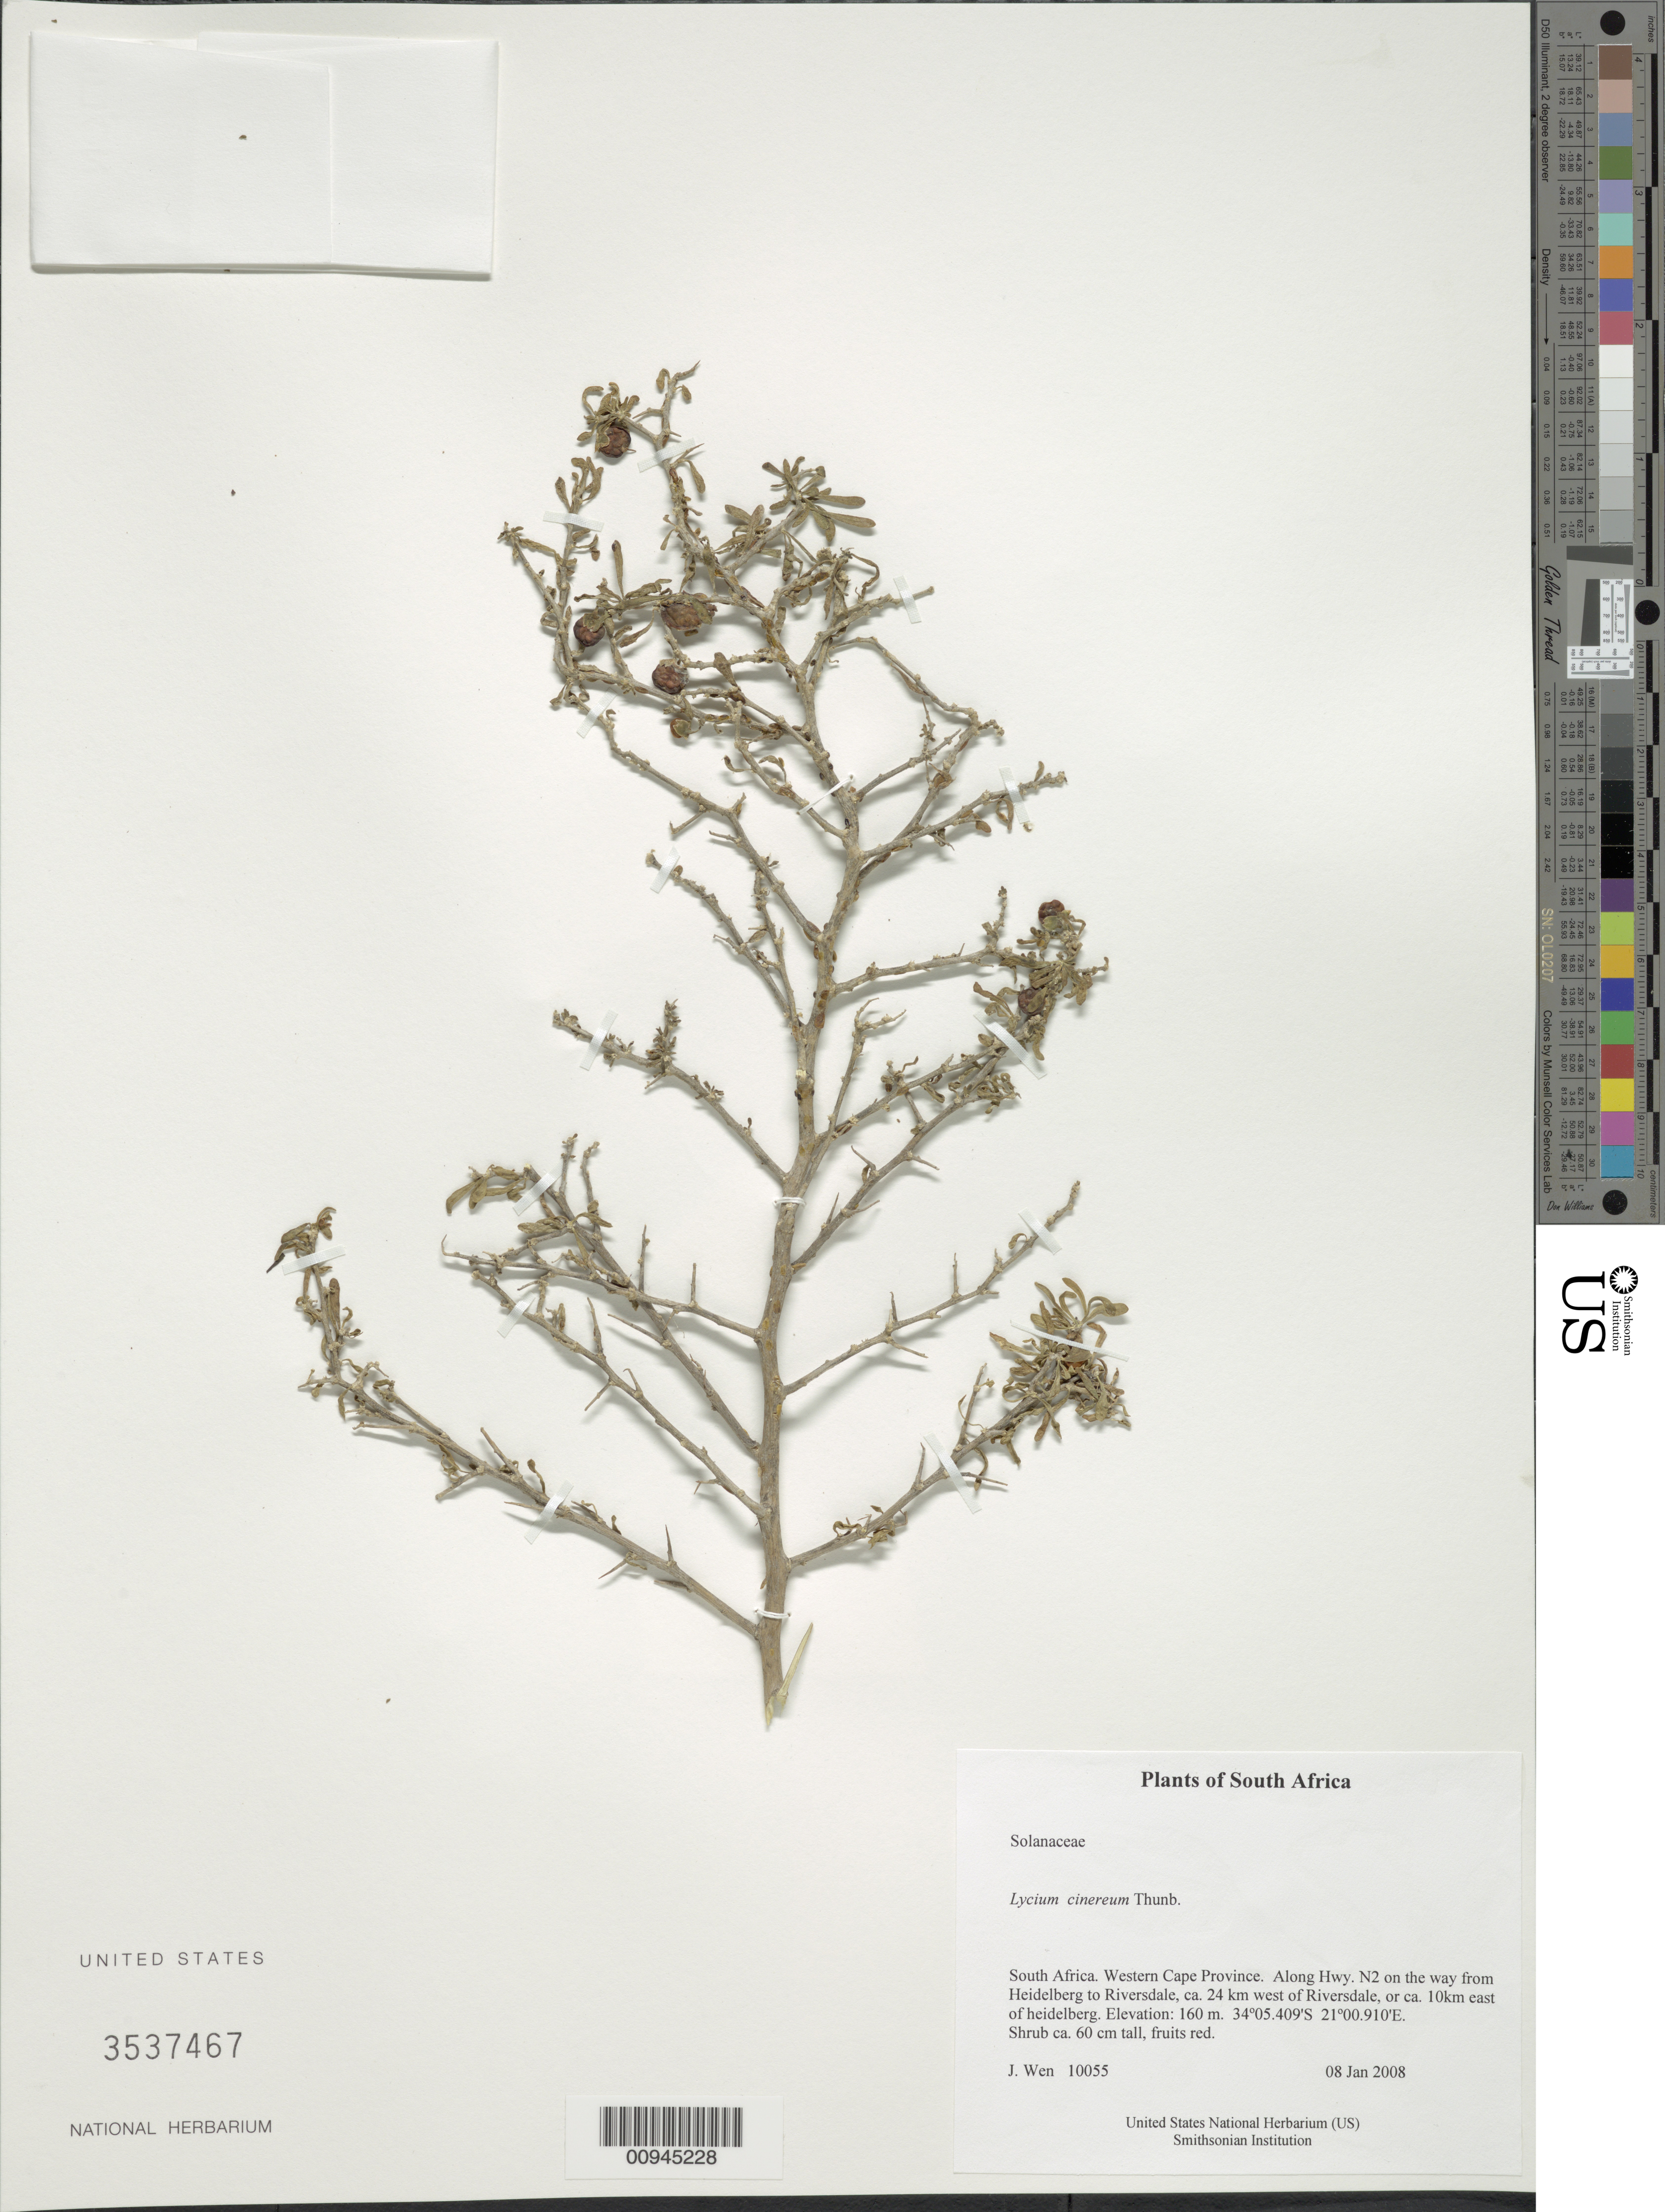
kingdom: Plantae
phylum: Tracheophyta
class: Magnoliopsida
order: Solanales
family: Solanaceae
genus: Lycium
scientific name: Lycium cinereum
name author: Thunb.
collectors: J. Wen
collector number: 10055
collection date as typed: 08 Jan 2008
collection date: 2008-01-08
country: South Africa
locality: Western Cape Province. Along Hwy. N2 on the way from Heidelberg to Riversdale, ca. 24 km west of Riversdale, or ca. 10km east of heidelberg.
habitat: Shrub ca. 60 cm tall, fruits red.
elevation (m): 160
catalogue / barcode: US 3537467